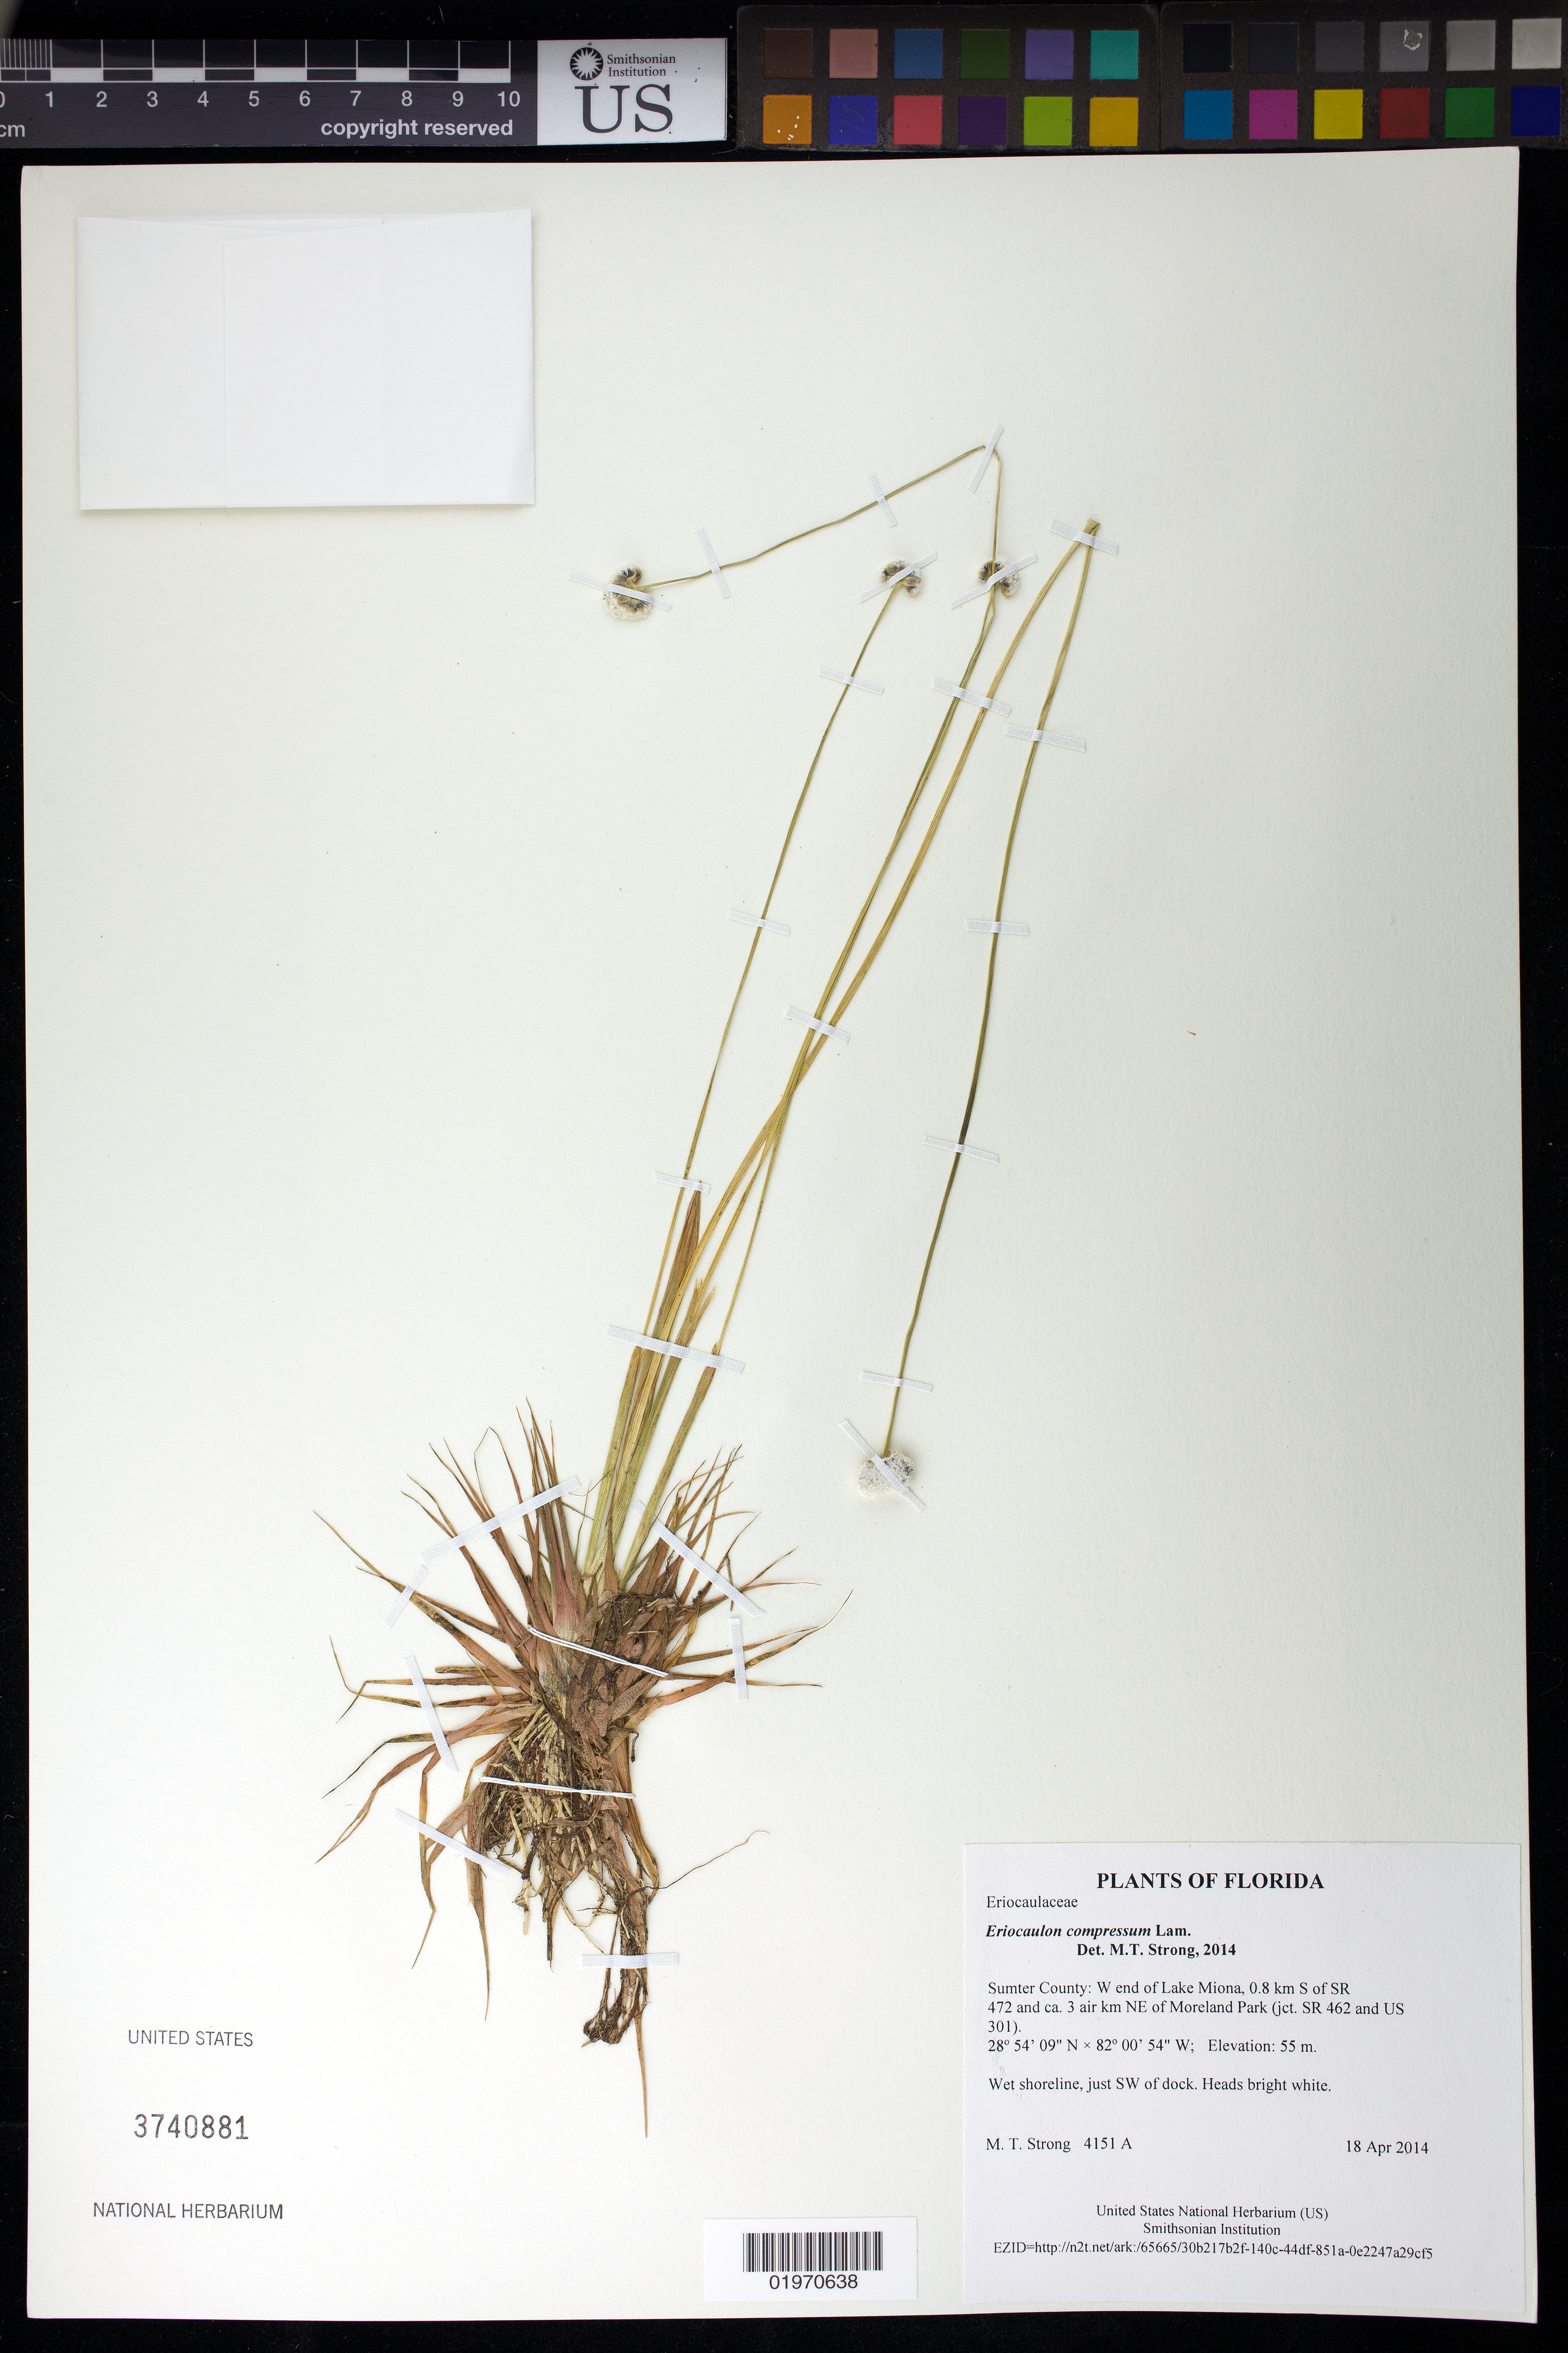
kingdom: Plantae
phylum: Tracheophyta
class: Liliopsida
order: Poales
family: Eriocaulaceae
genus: Eriocaulon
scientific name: Eriocaulon compressum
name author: Lam.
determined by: Strong, Mark T., (BOT), Smithsonian Institution - National Museum of Natural History (UNITED STATES)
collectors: M. T. Strong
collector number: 4151 A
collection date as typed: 18 Apr 2014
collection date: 2014-04-18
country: United States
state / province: Florida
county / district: Sumter County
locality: W end of Lake Miona, 0.8 km S of SR 472 on ca. 3 km (by air) NE of Moreland Park (jct. SR 462 and US 301)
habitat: Wet shoreline, just SW of dock.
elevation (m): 55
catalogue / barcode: US 3740881